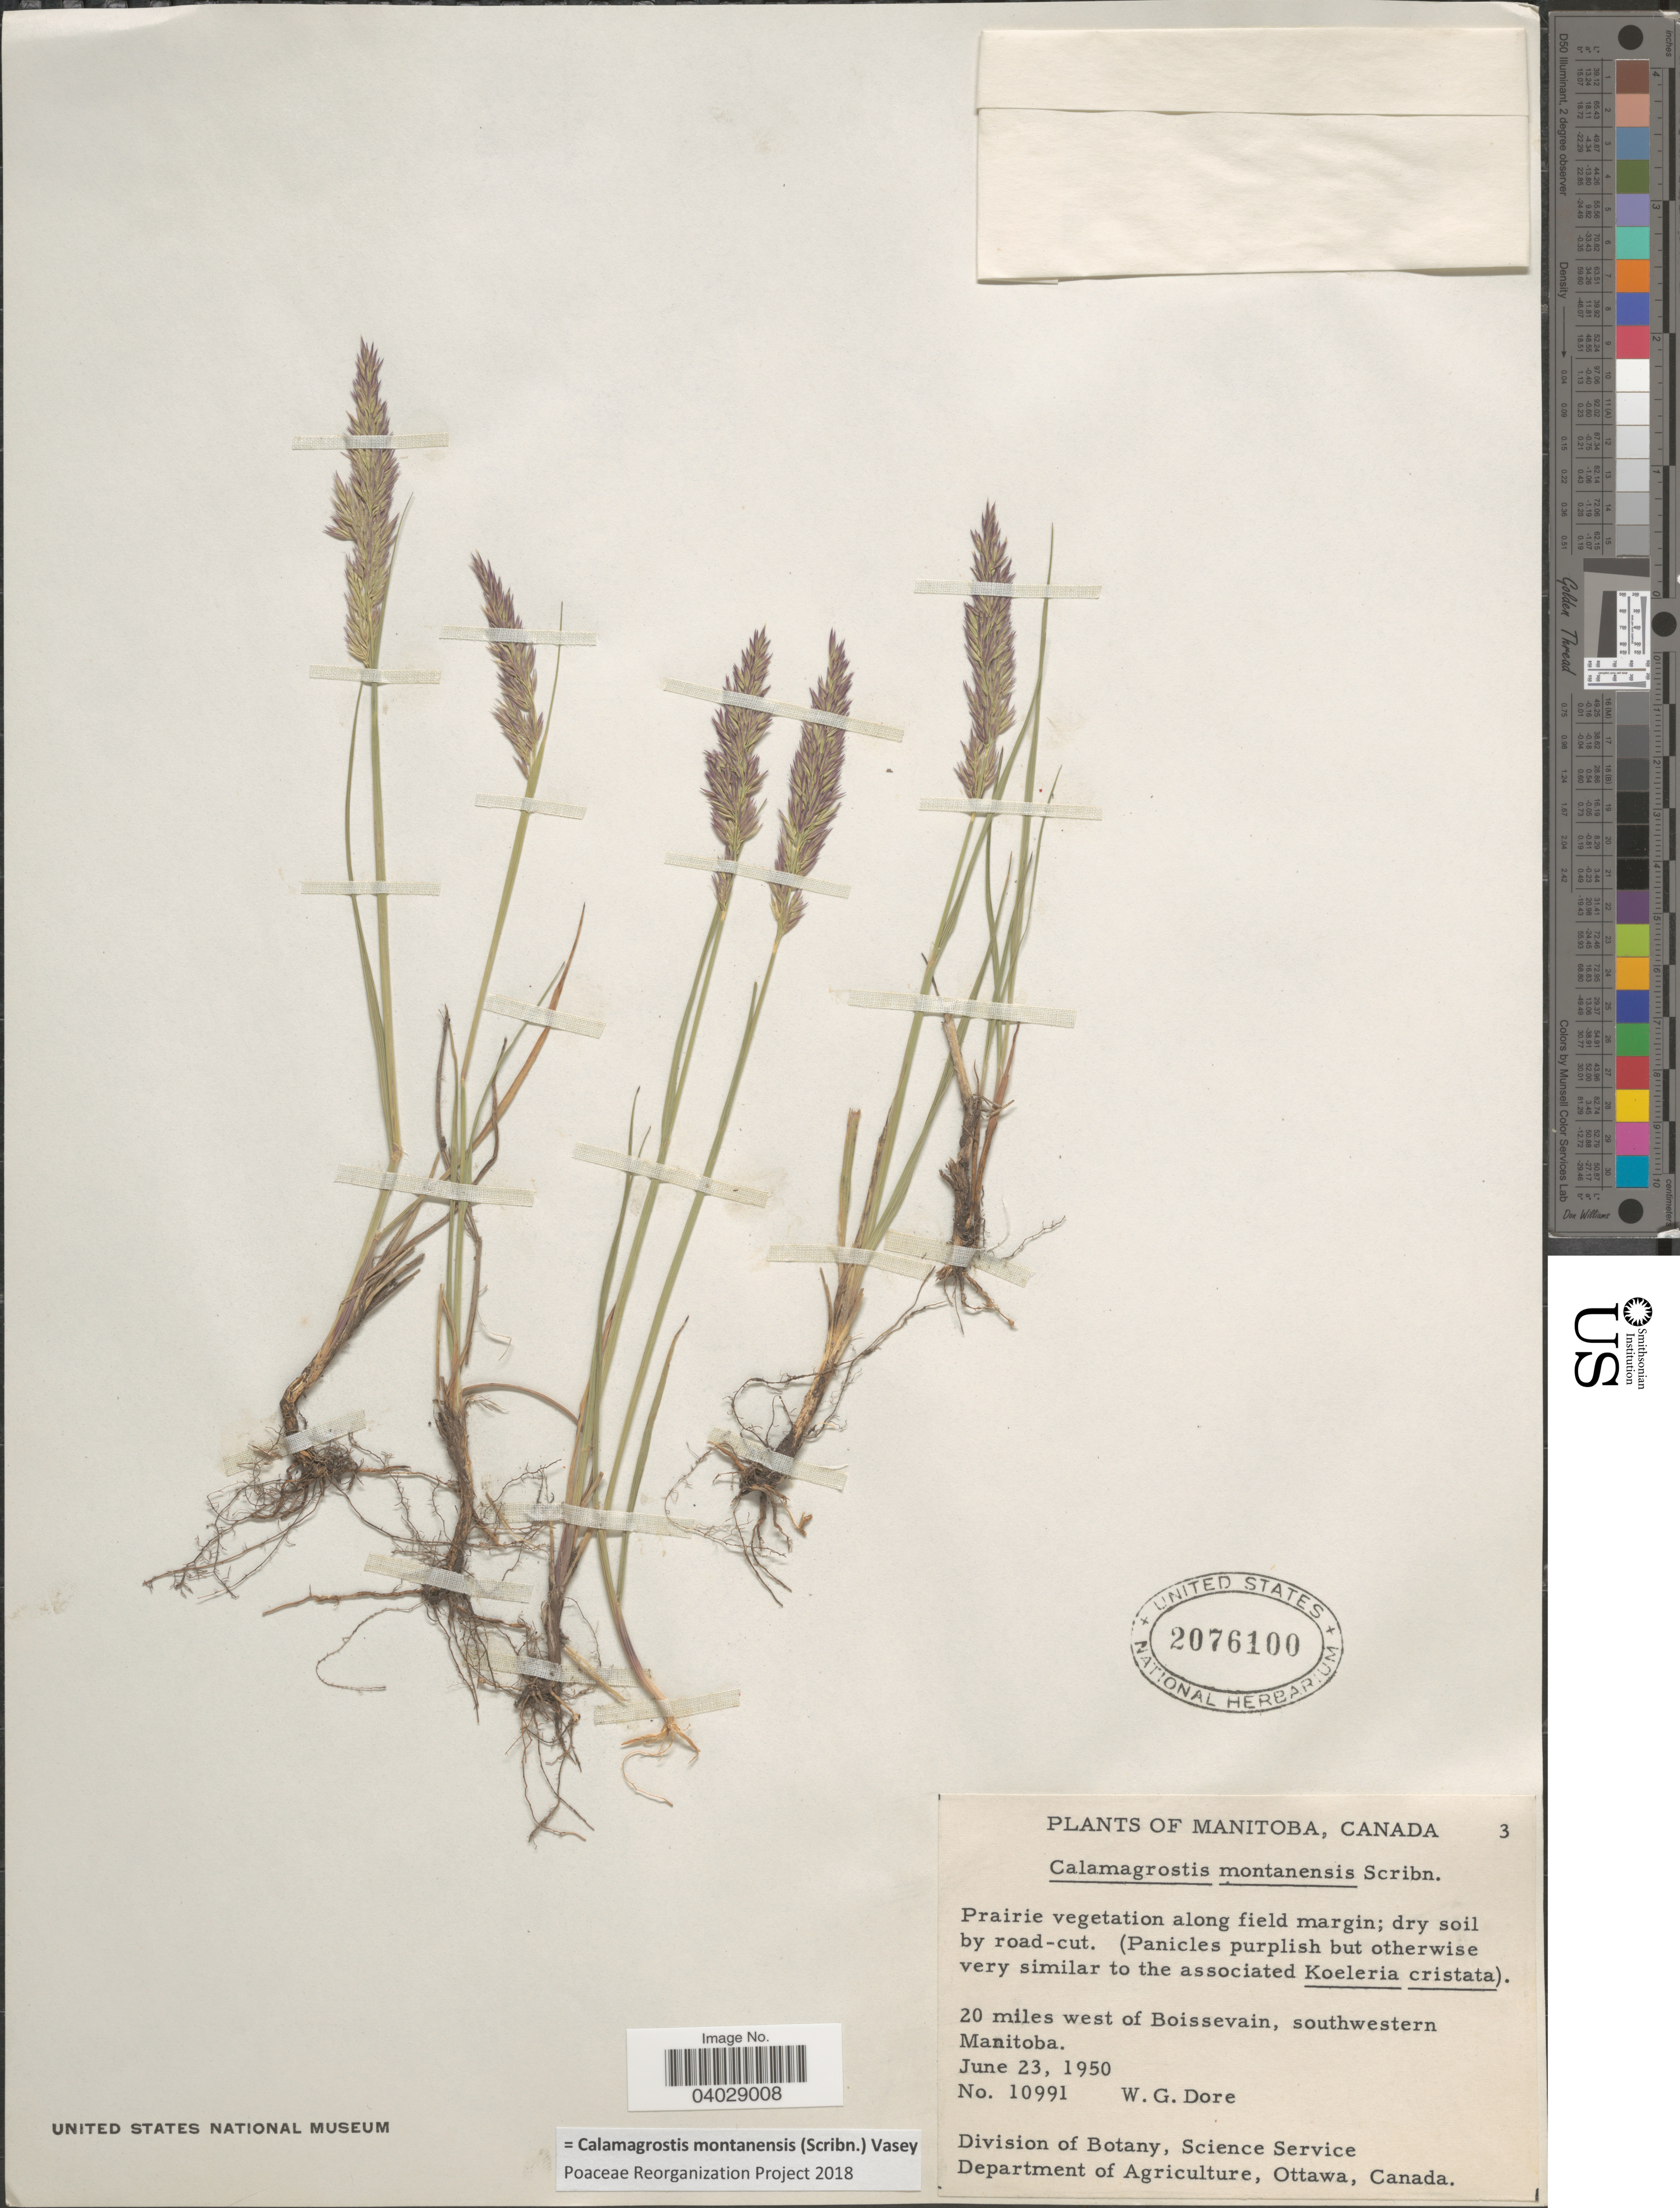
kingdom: Plantae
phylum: Tracheophyta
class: Liliopsida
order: Poales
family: Poaceae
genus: Calamagrostis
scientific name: Calamagrostis montanensis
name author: Scribn. ex Vasey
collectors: W. Dore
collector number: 10991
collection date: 1950-06-23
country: Canada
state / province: Manitoba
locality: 20 miles west of Boissevain, southwestern Manitoba.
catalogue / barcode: US 2076100